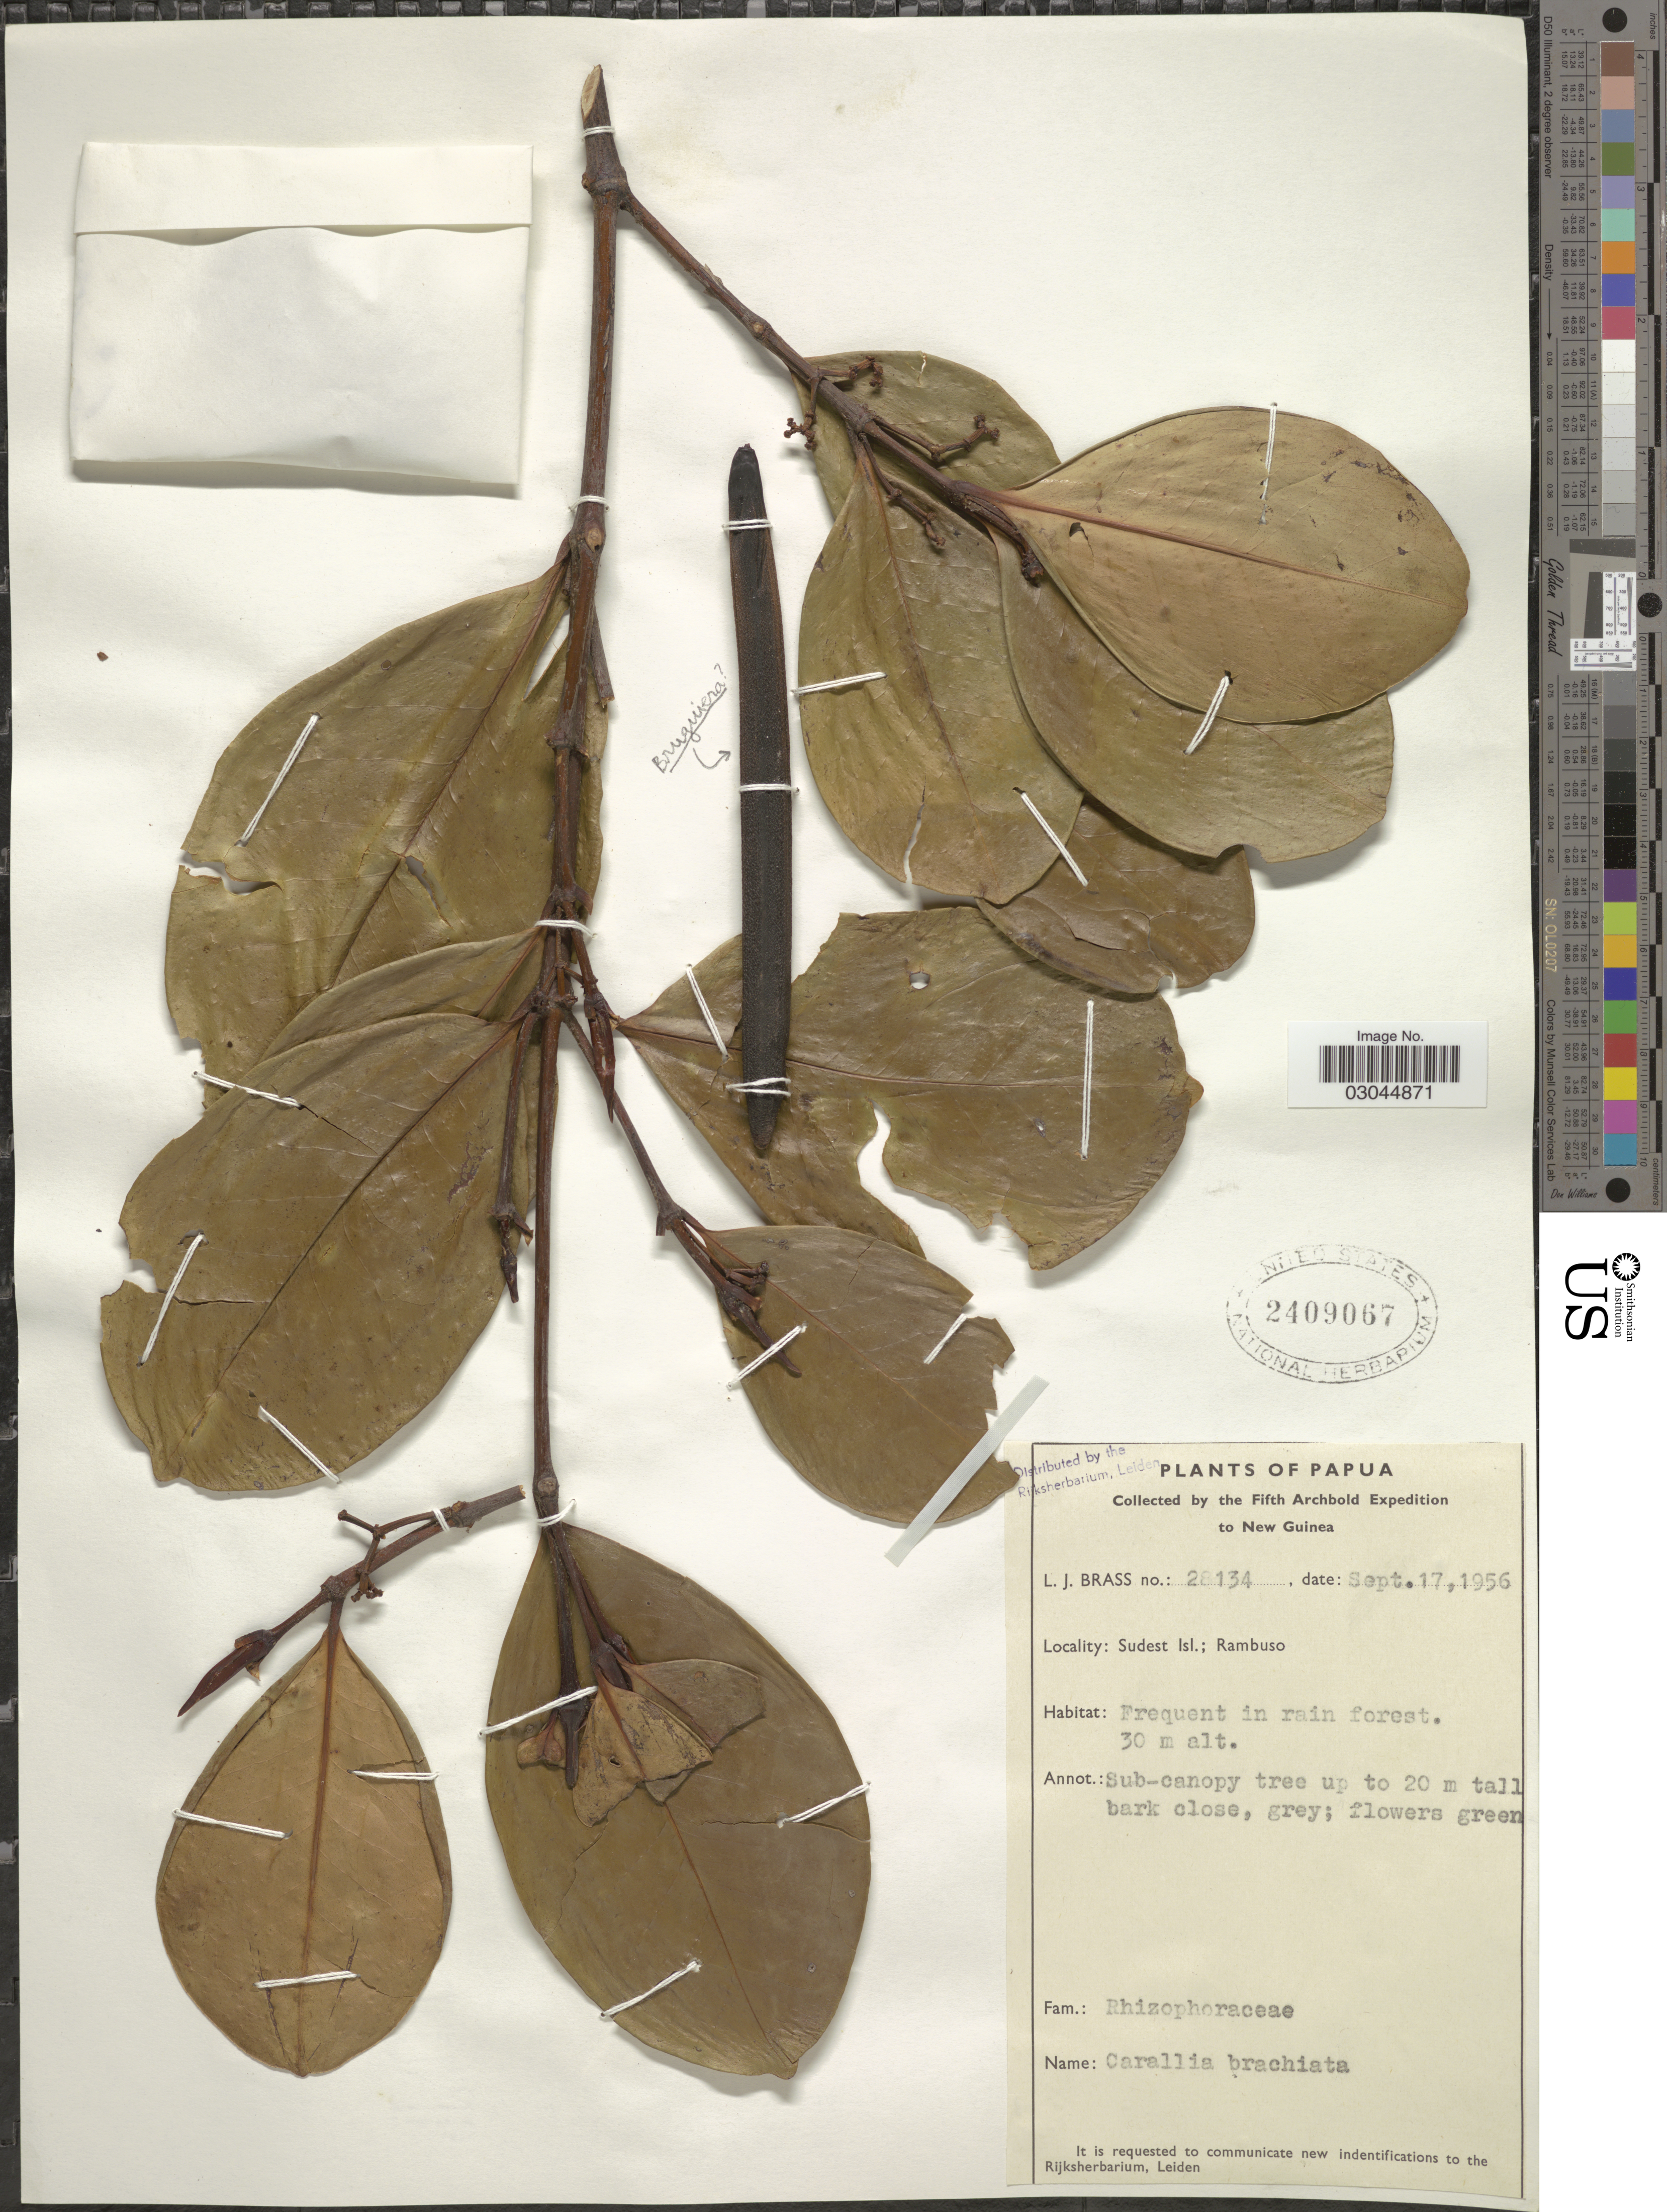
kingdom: Plantae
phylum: Tracheophyta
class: Magnoliopsida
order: Malpighiales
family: Rhizophoraceae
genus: Carallia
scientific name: Carallia brachiata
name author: (Lour.) Merr.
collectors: L. J. Brass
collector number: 28134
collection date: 1956-09-17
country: Papua New Guinea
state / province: Milne Bay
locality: Sudest Isl.; Rambuso.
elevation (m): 30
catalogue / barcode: US 2409067